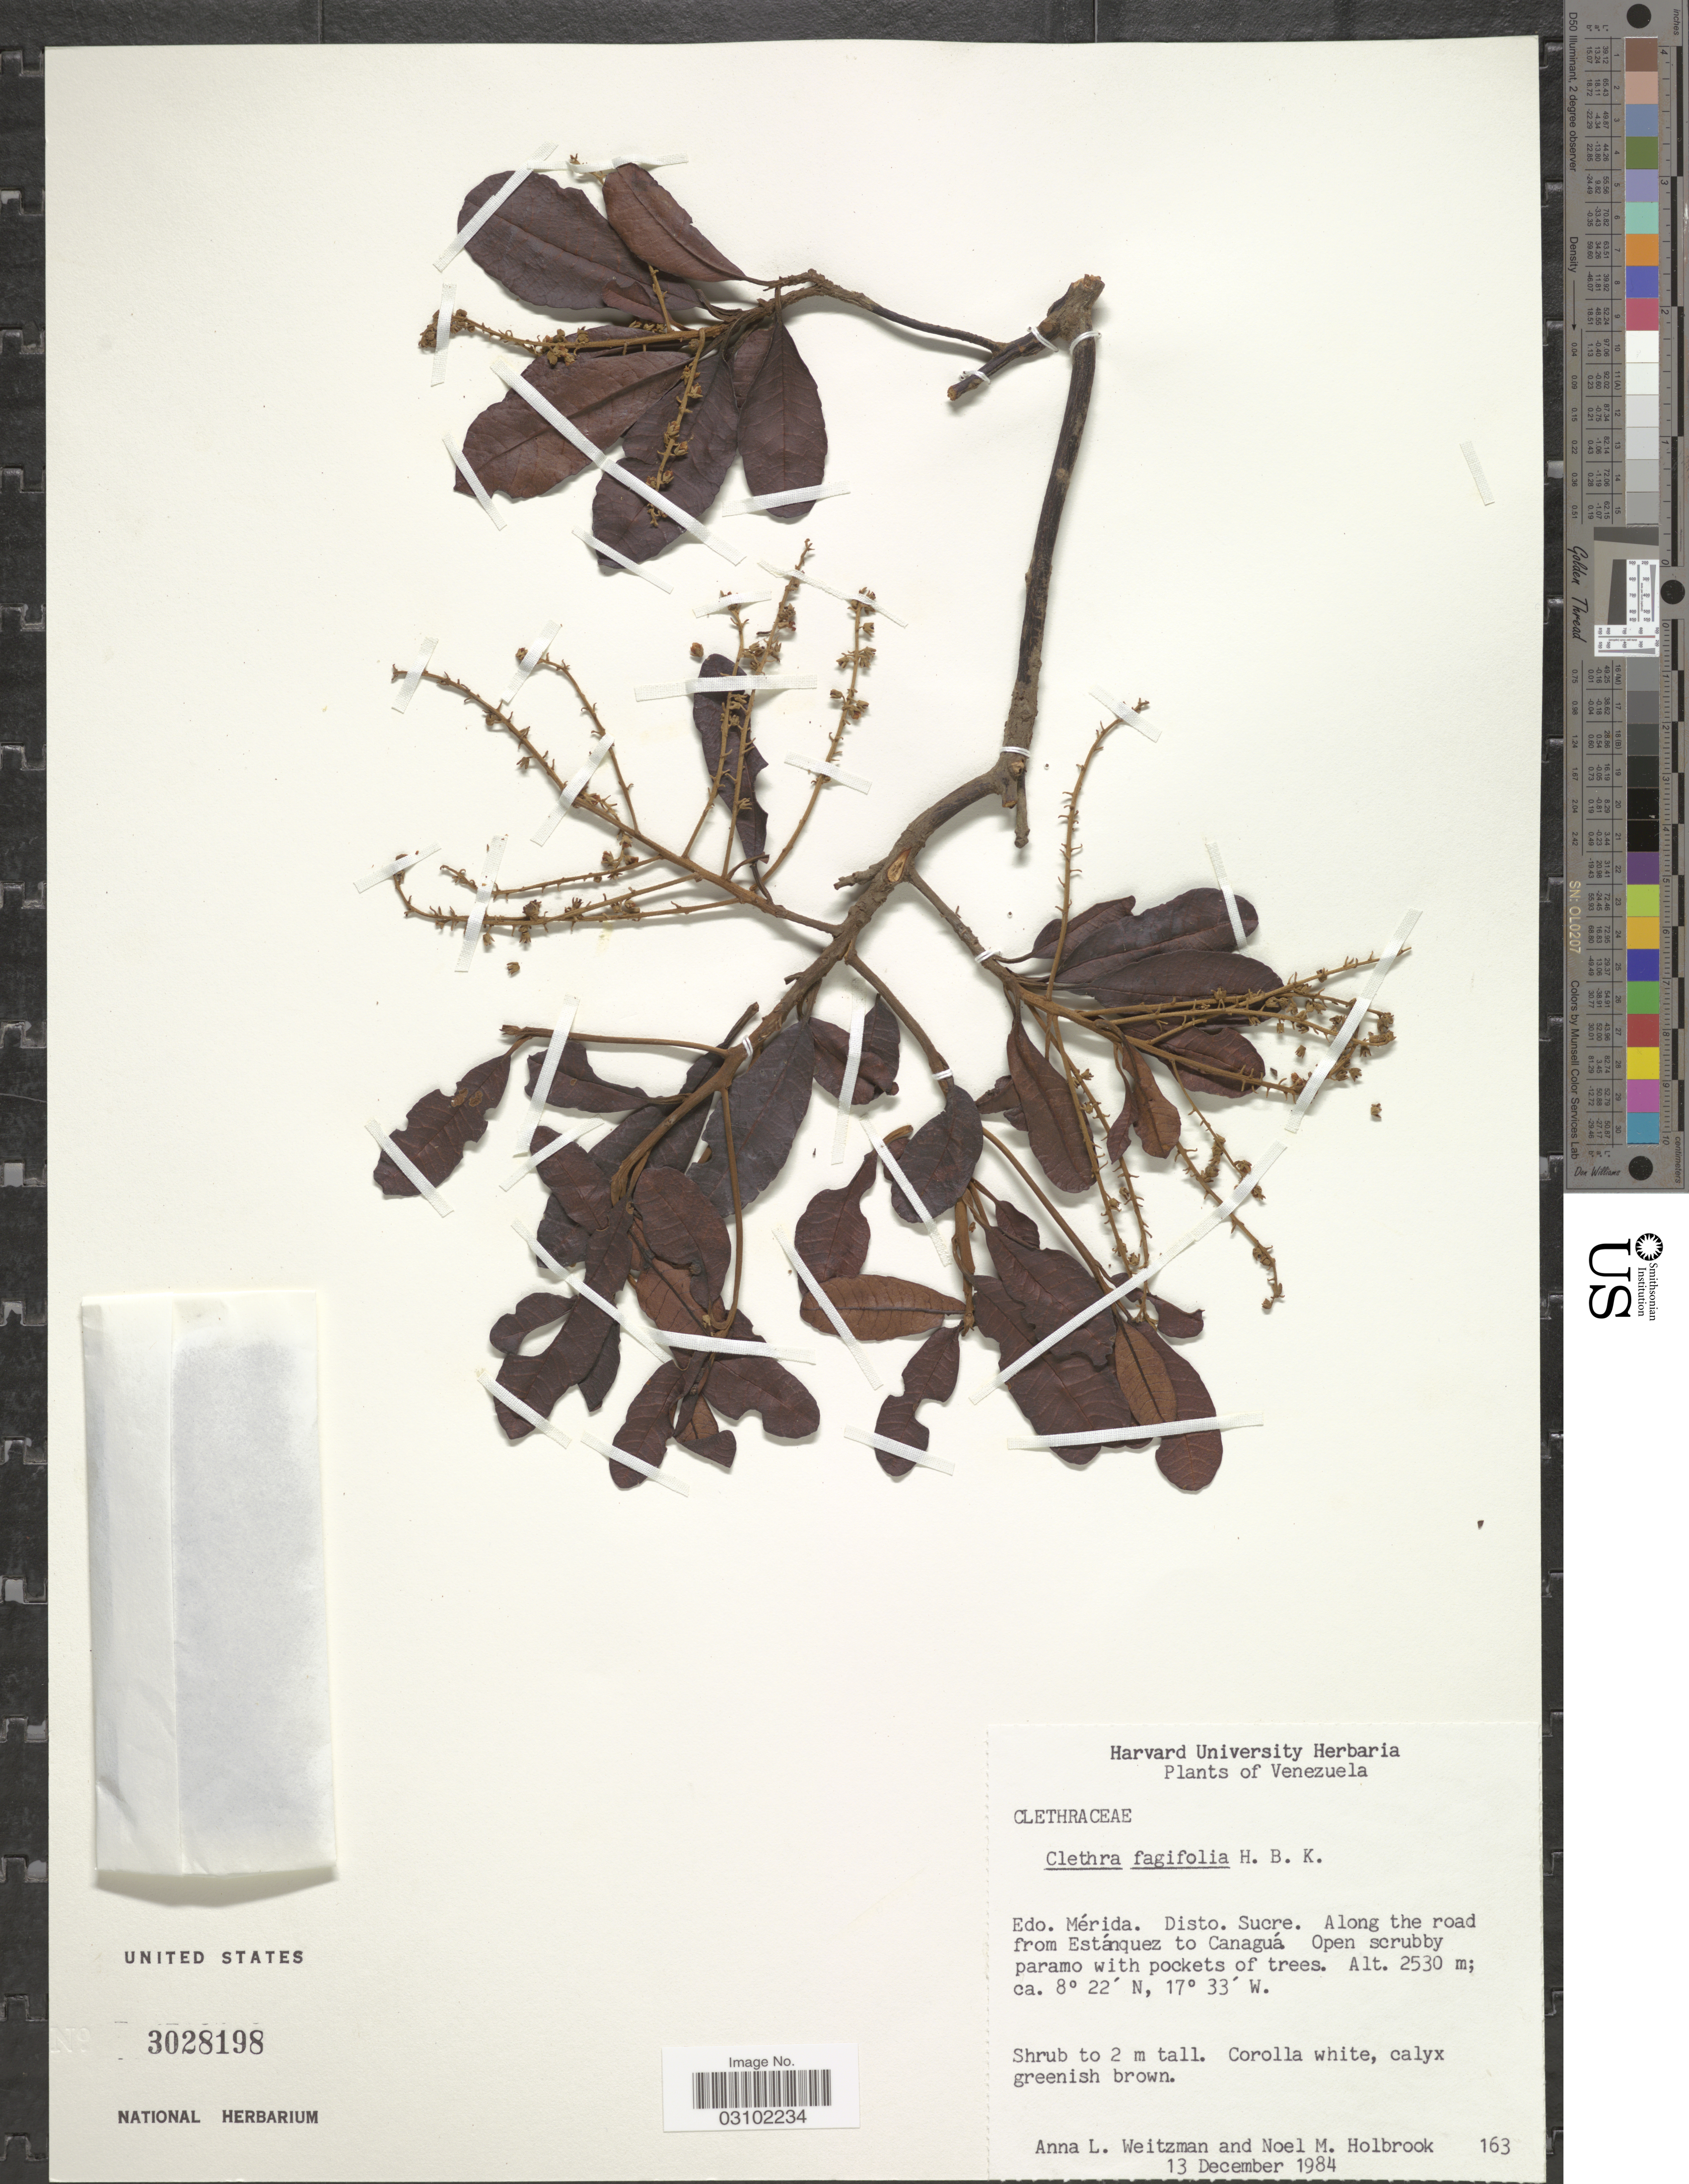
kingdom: Plantae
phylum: Tracheophyta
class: Magnoliopsida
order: Ericales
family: Clethraceae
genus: Clethra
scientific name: Clethra fagifolia var. fagifolia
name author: Kunth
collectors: A. L. Weitzman & N. M. Holbrook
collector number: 163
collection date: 1984-12-13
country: Venezuela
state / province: Mérida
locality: Disto. Sucre, Along the road from Estánquez to Canaguá.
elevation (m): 2530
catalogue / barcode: US 3028198